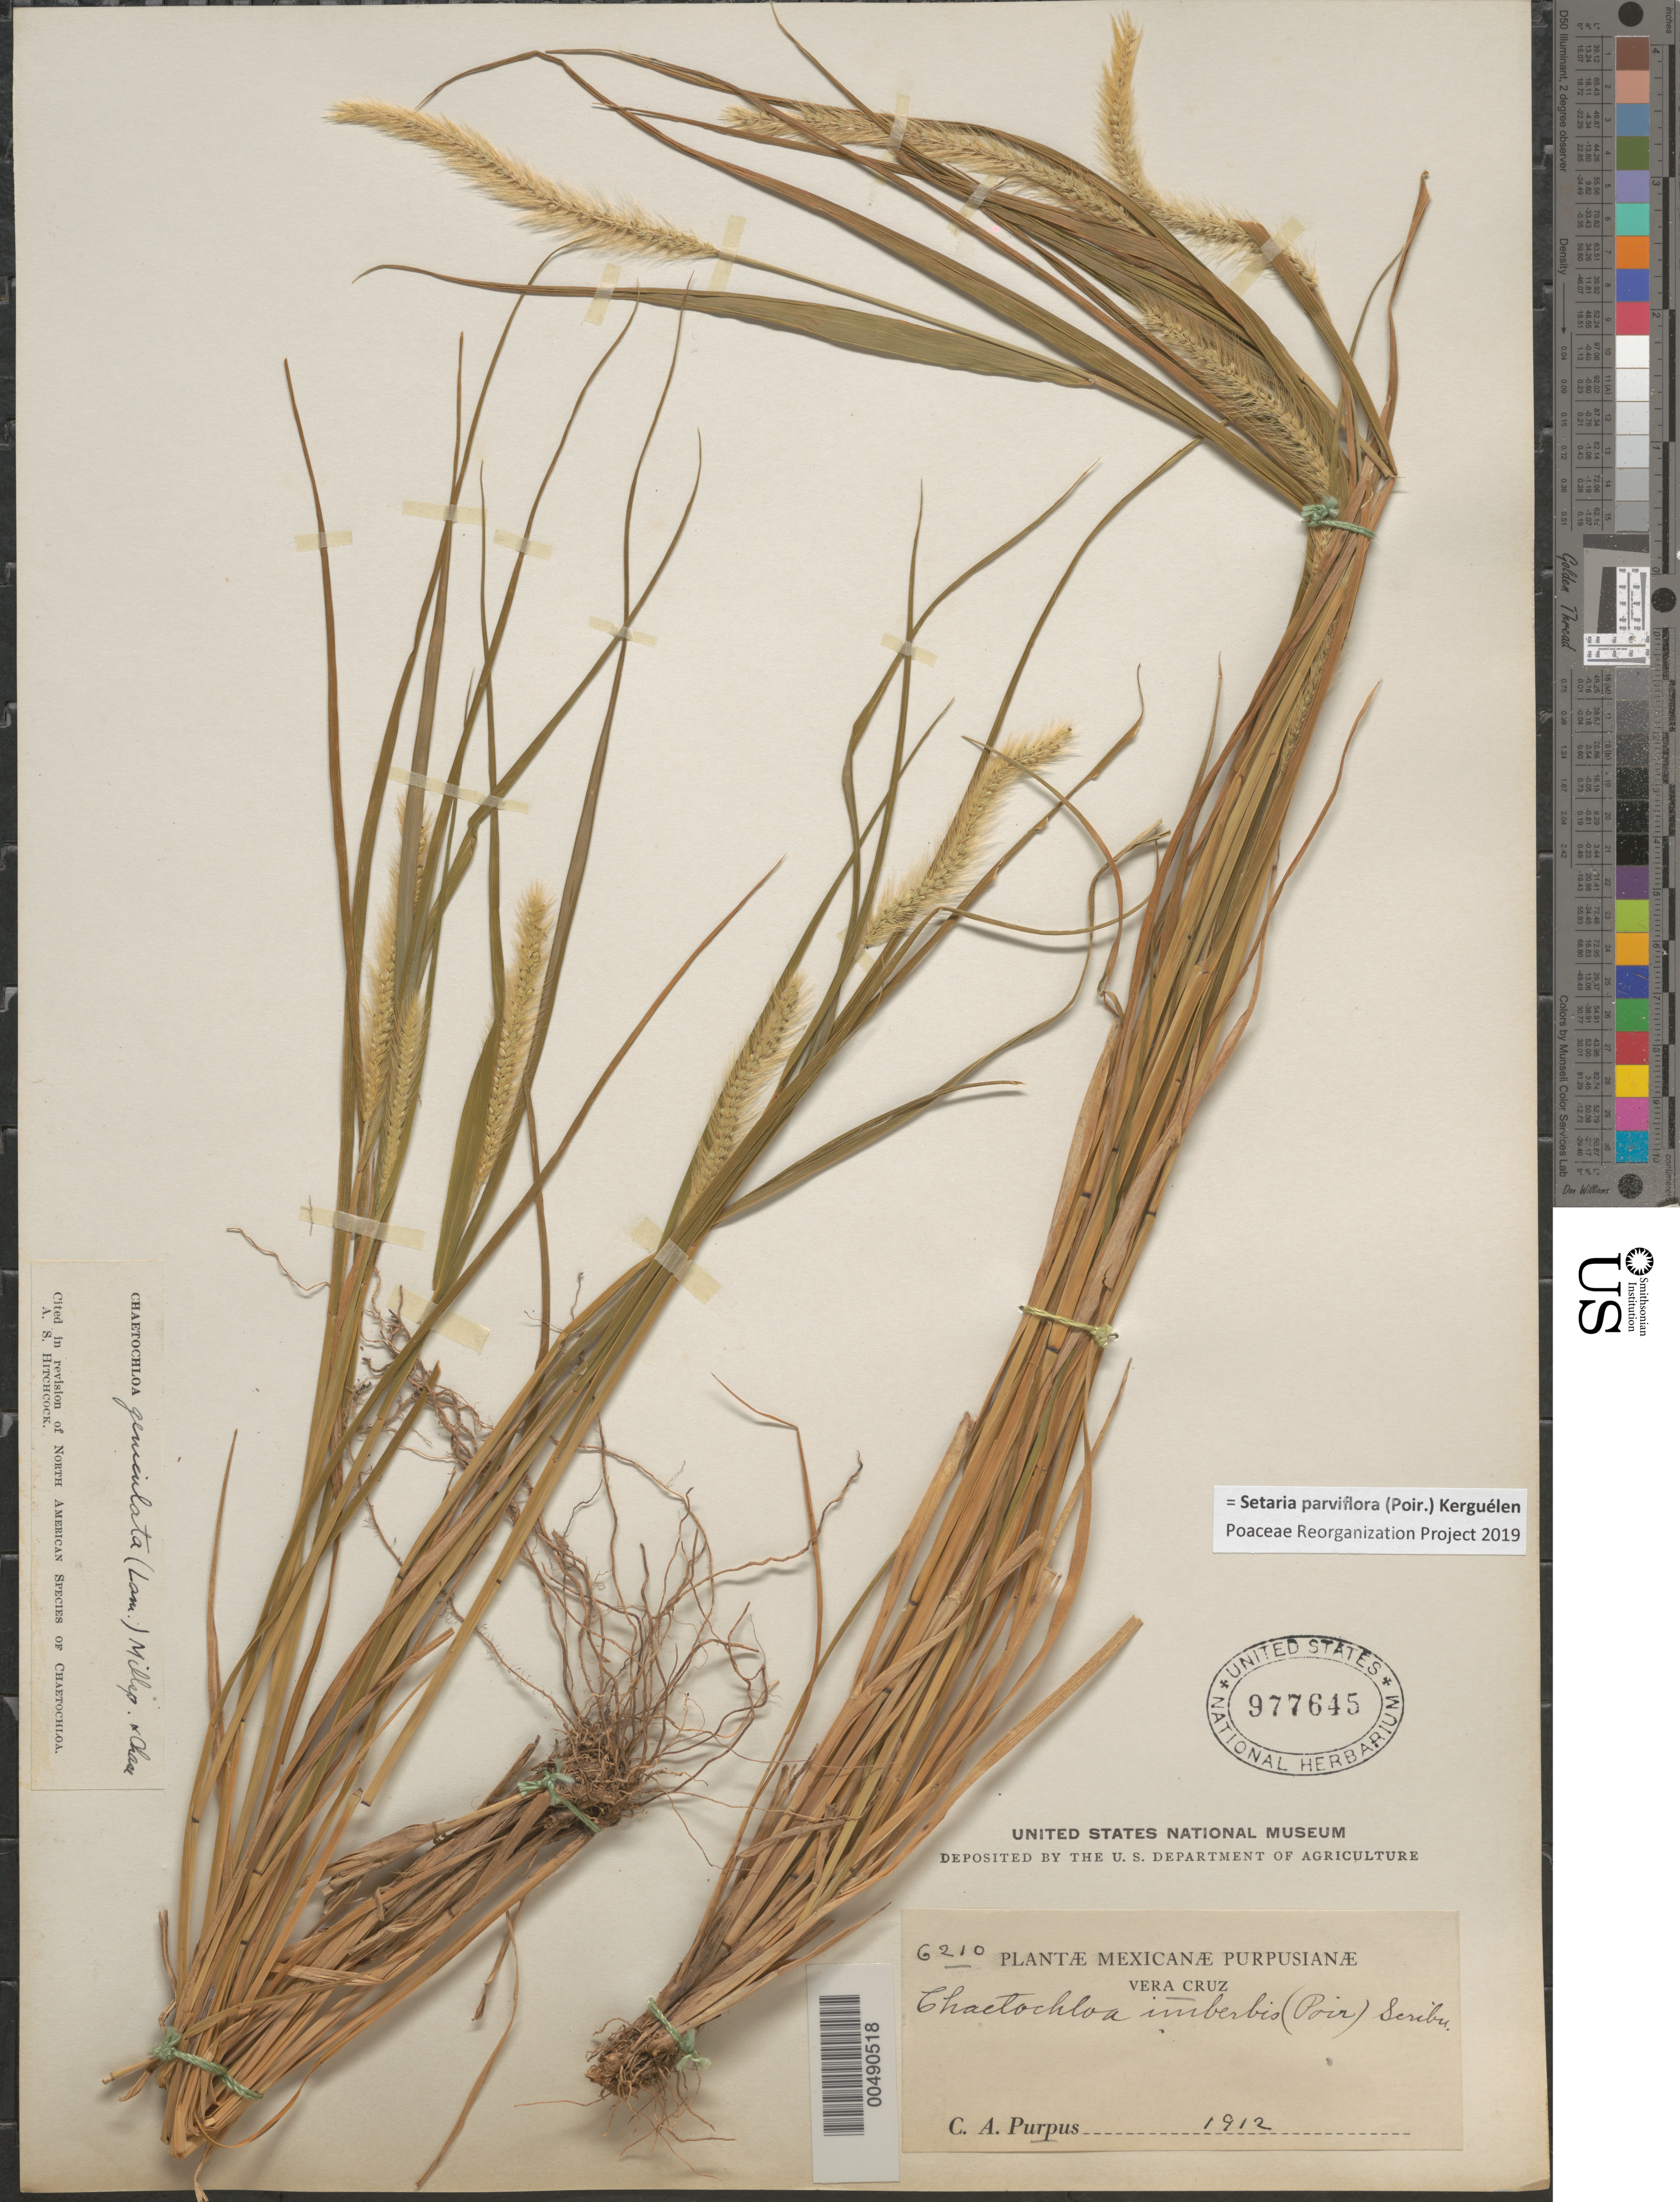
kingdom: Plantae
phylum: Tracheophyta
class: Liliopsida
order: Poales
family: Poaceae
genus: Setaria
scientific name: Setaria parviflora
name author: (Poir.) Kerguélen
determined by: Poaceae Reorganization Project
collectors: C. A. Purpus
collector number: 6210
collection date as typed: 1912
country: Mexico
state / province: Veracruz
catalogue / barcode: US 977645